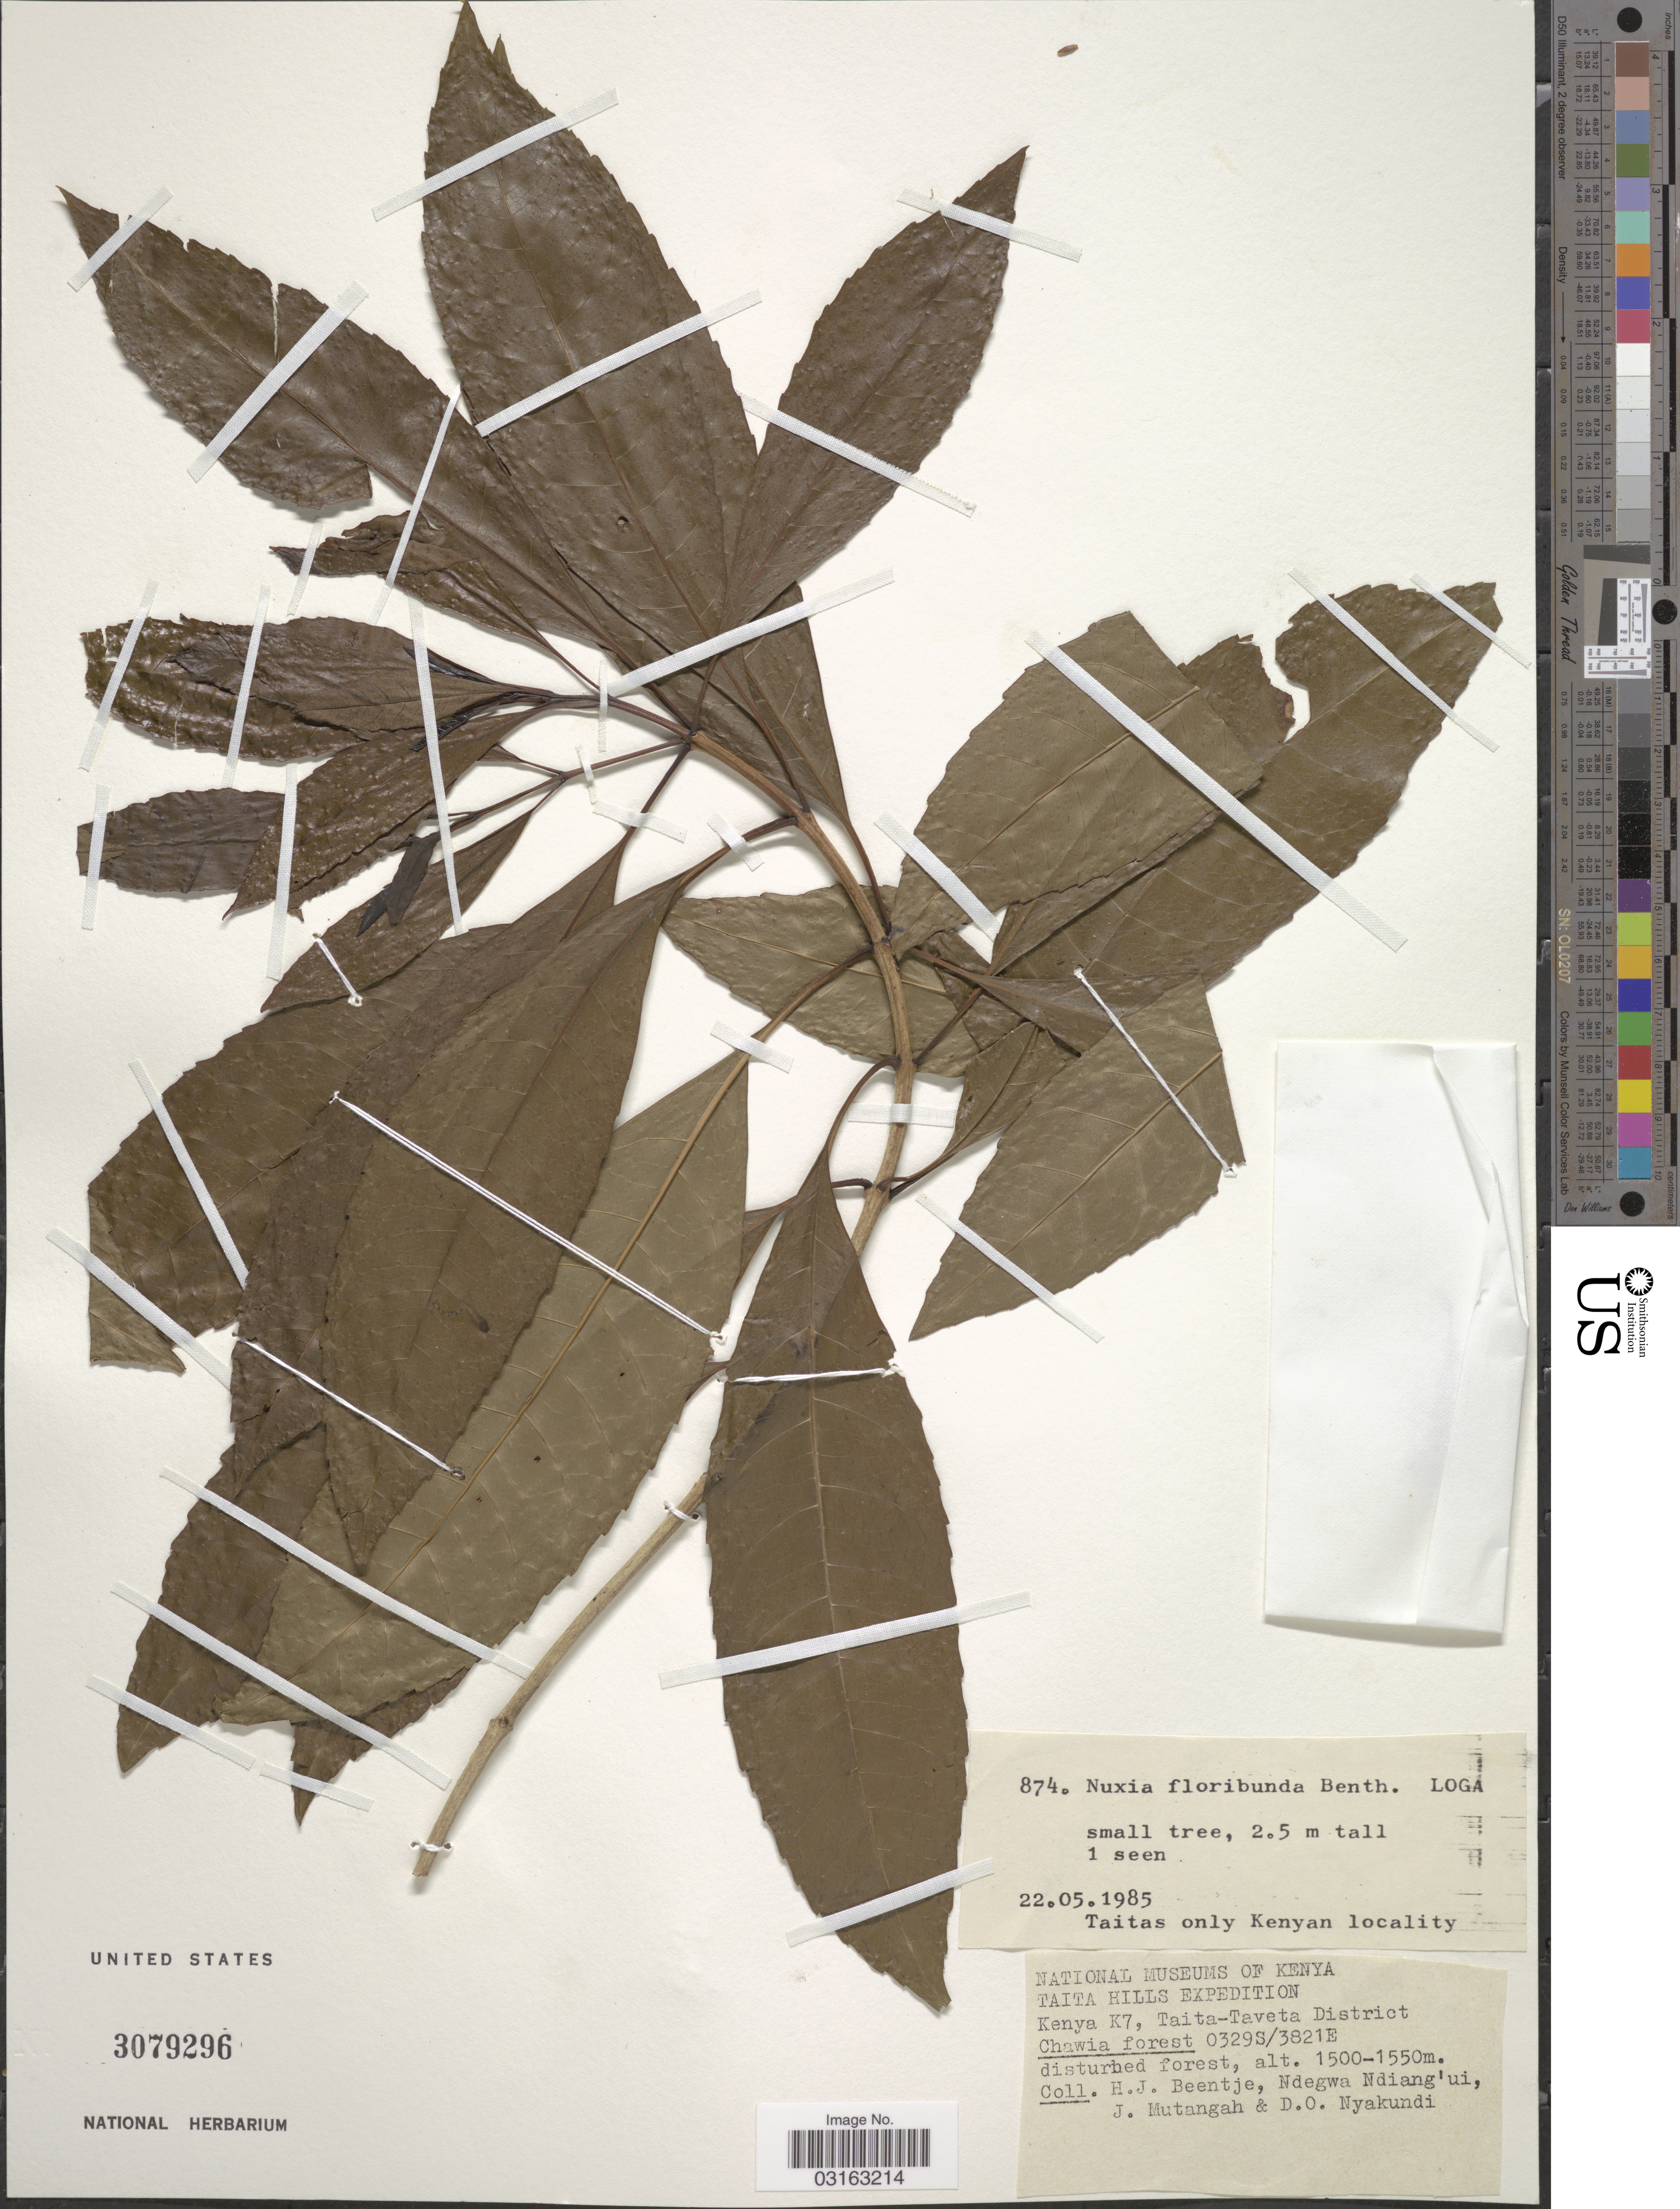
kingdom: Plantae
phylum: Tracheophyta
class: Magnoliopsida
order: Lamiales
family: Stilbaceae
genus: Nuxia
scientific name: Nuxia floribunda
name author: Benth.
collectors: H. J. Beentje, Ndegwa Ndiang'ui, J. Mutangah & D. Nyakundi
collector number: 874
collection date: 1985-05-22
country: Kenya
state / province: Taita Taveta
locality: Kenya K7, Taita-Taveta District. Chawia forest, disturbed forest.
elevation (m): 1500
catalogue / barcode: US 3079296